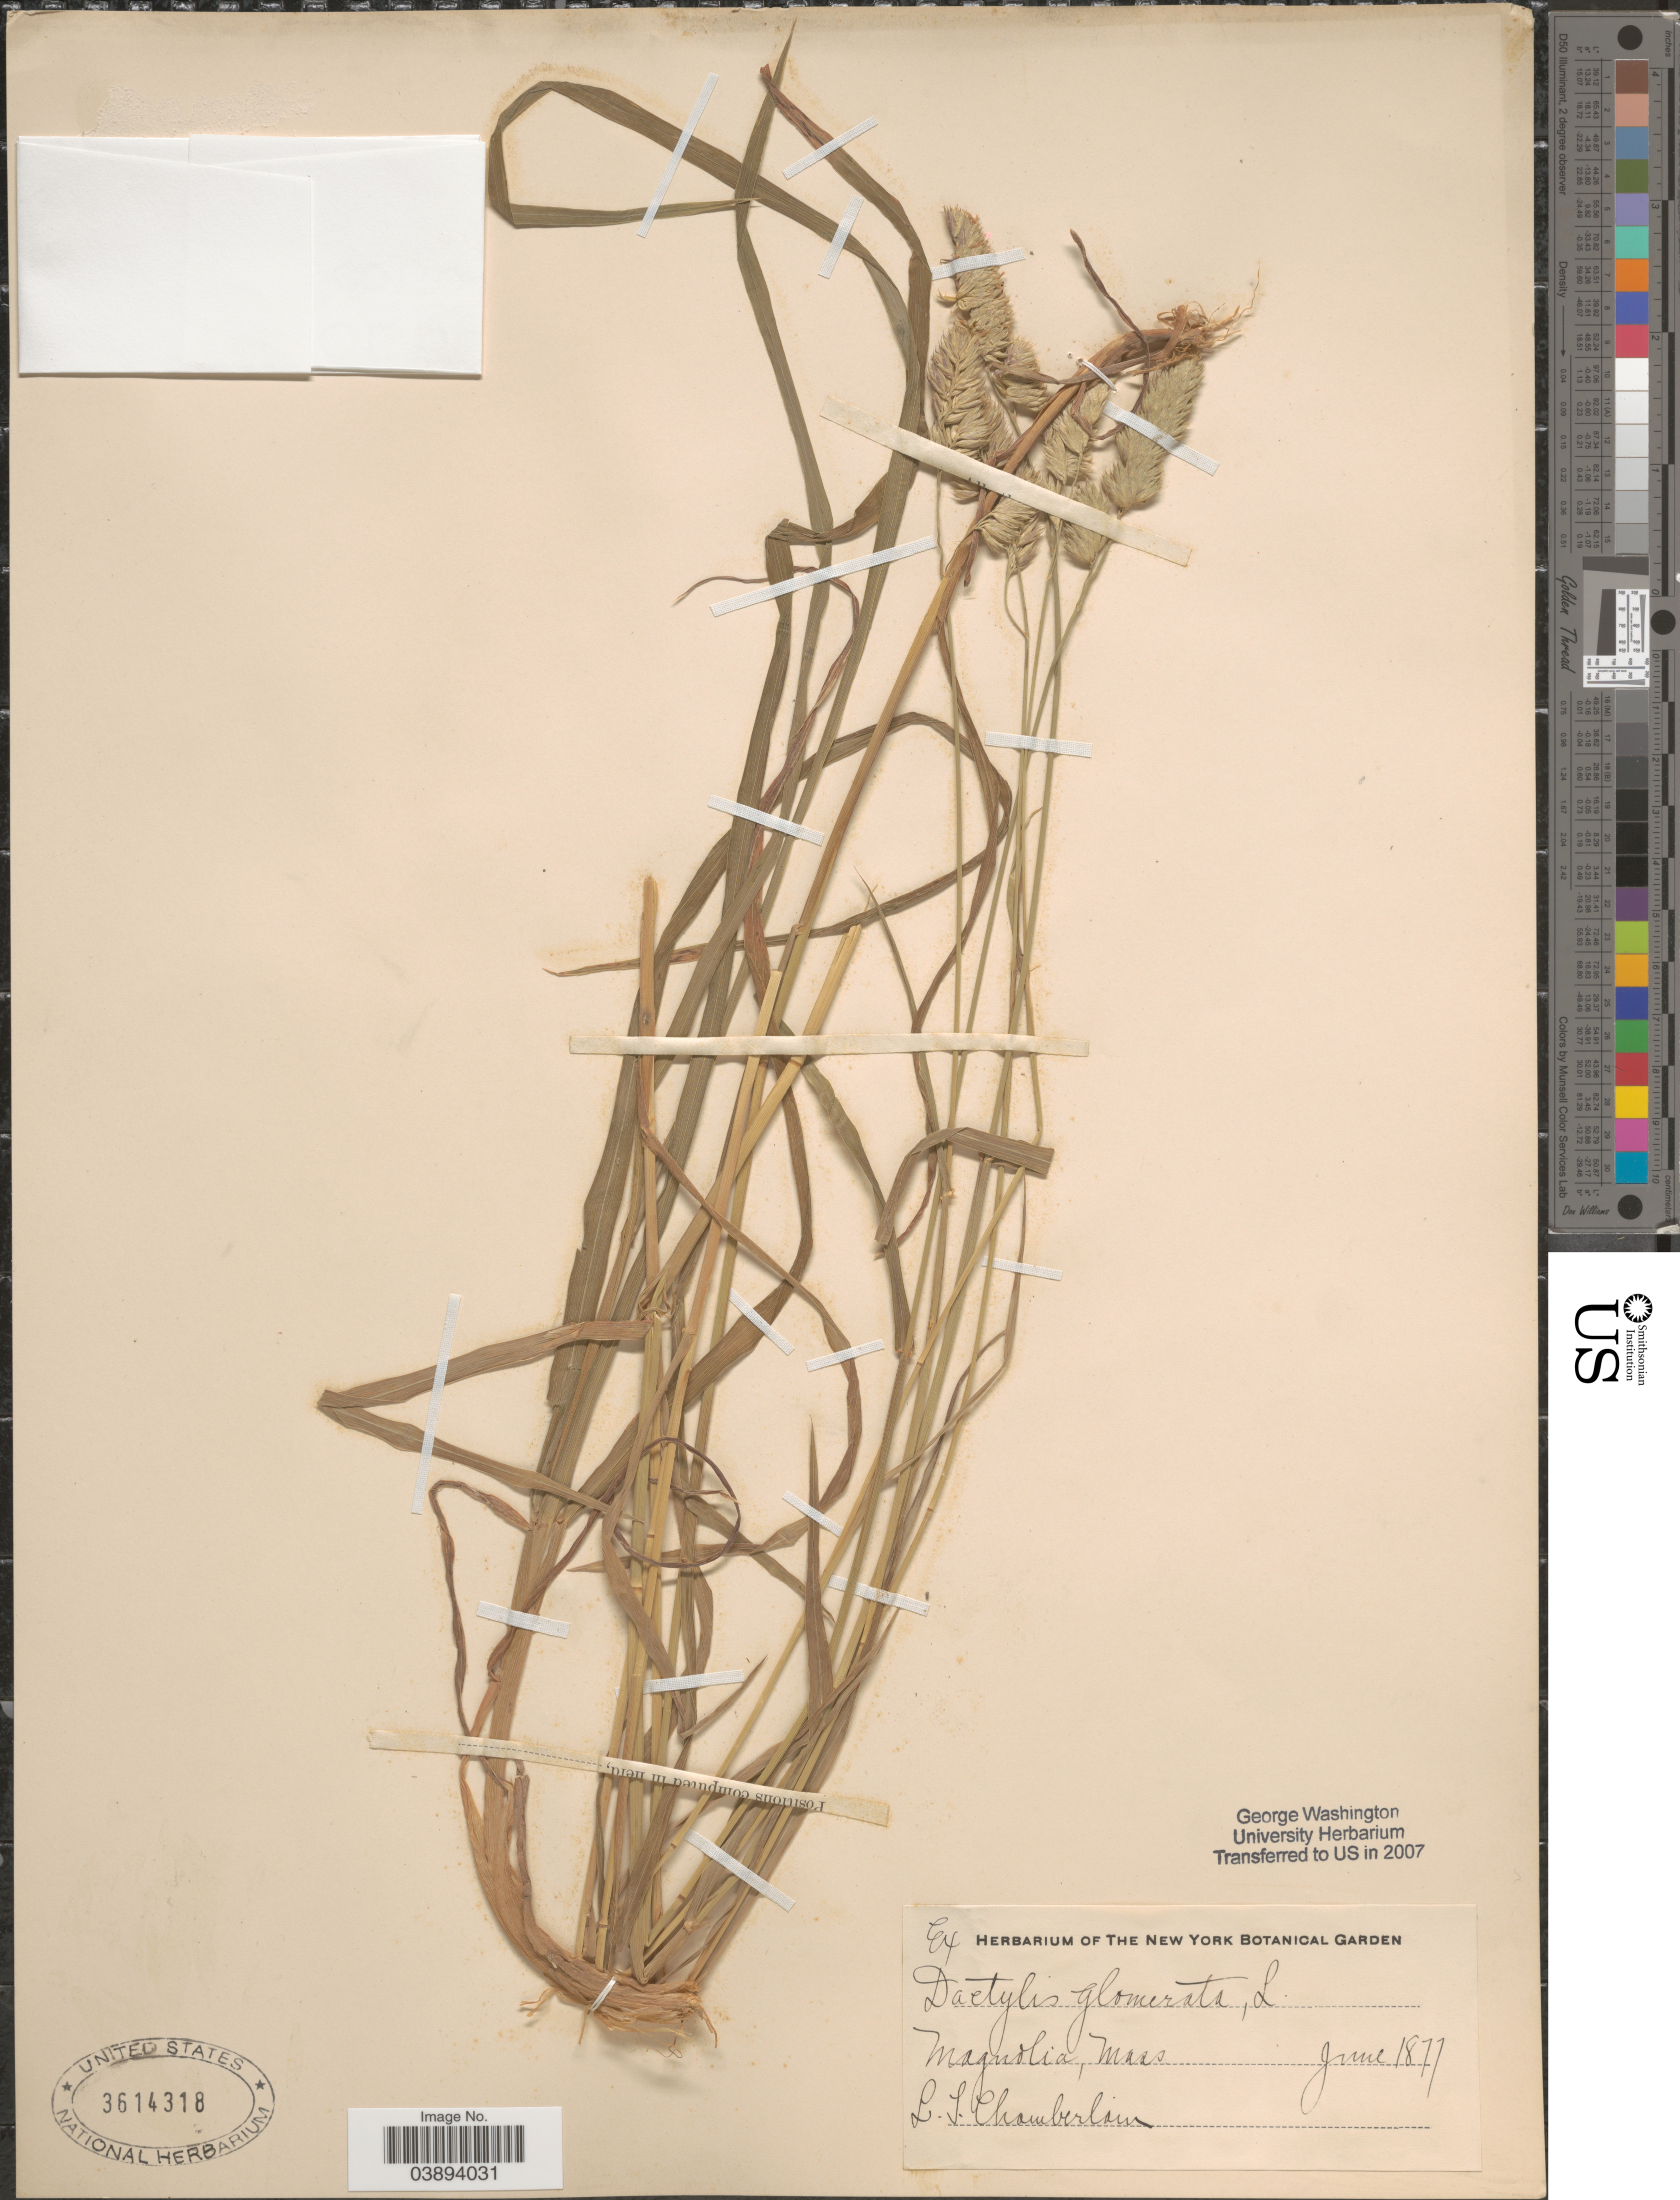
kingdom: Plantae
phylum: Tracheophyta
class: Liliopsida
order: Poales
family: Poaceae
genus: Dactylis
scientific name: Dactylis glomerata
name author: L.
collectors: L. Chamberlain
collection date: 1877-06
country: United States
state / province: Massachusetts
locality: Magnolia.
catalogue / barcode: US 3614318